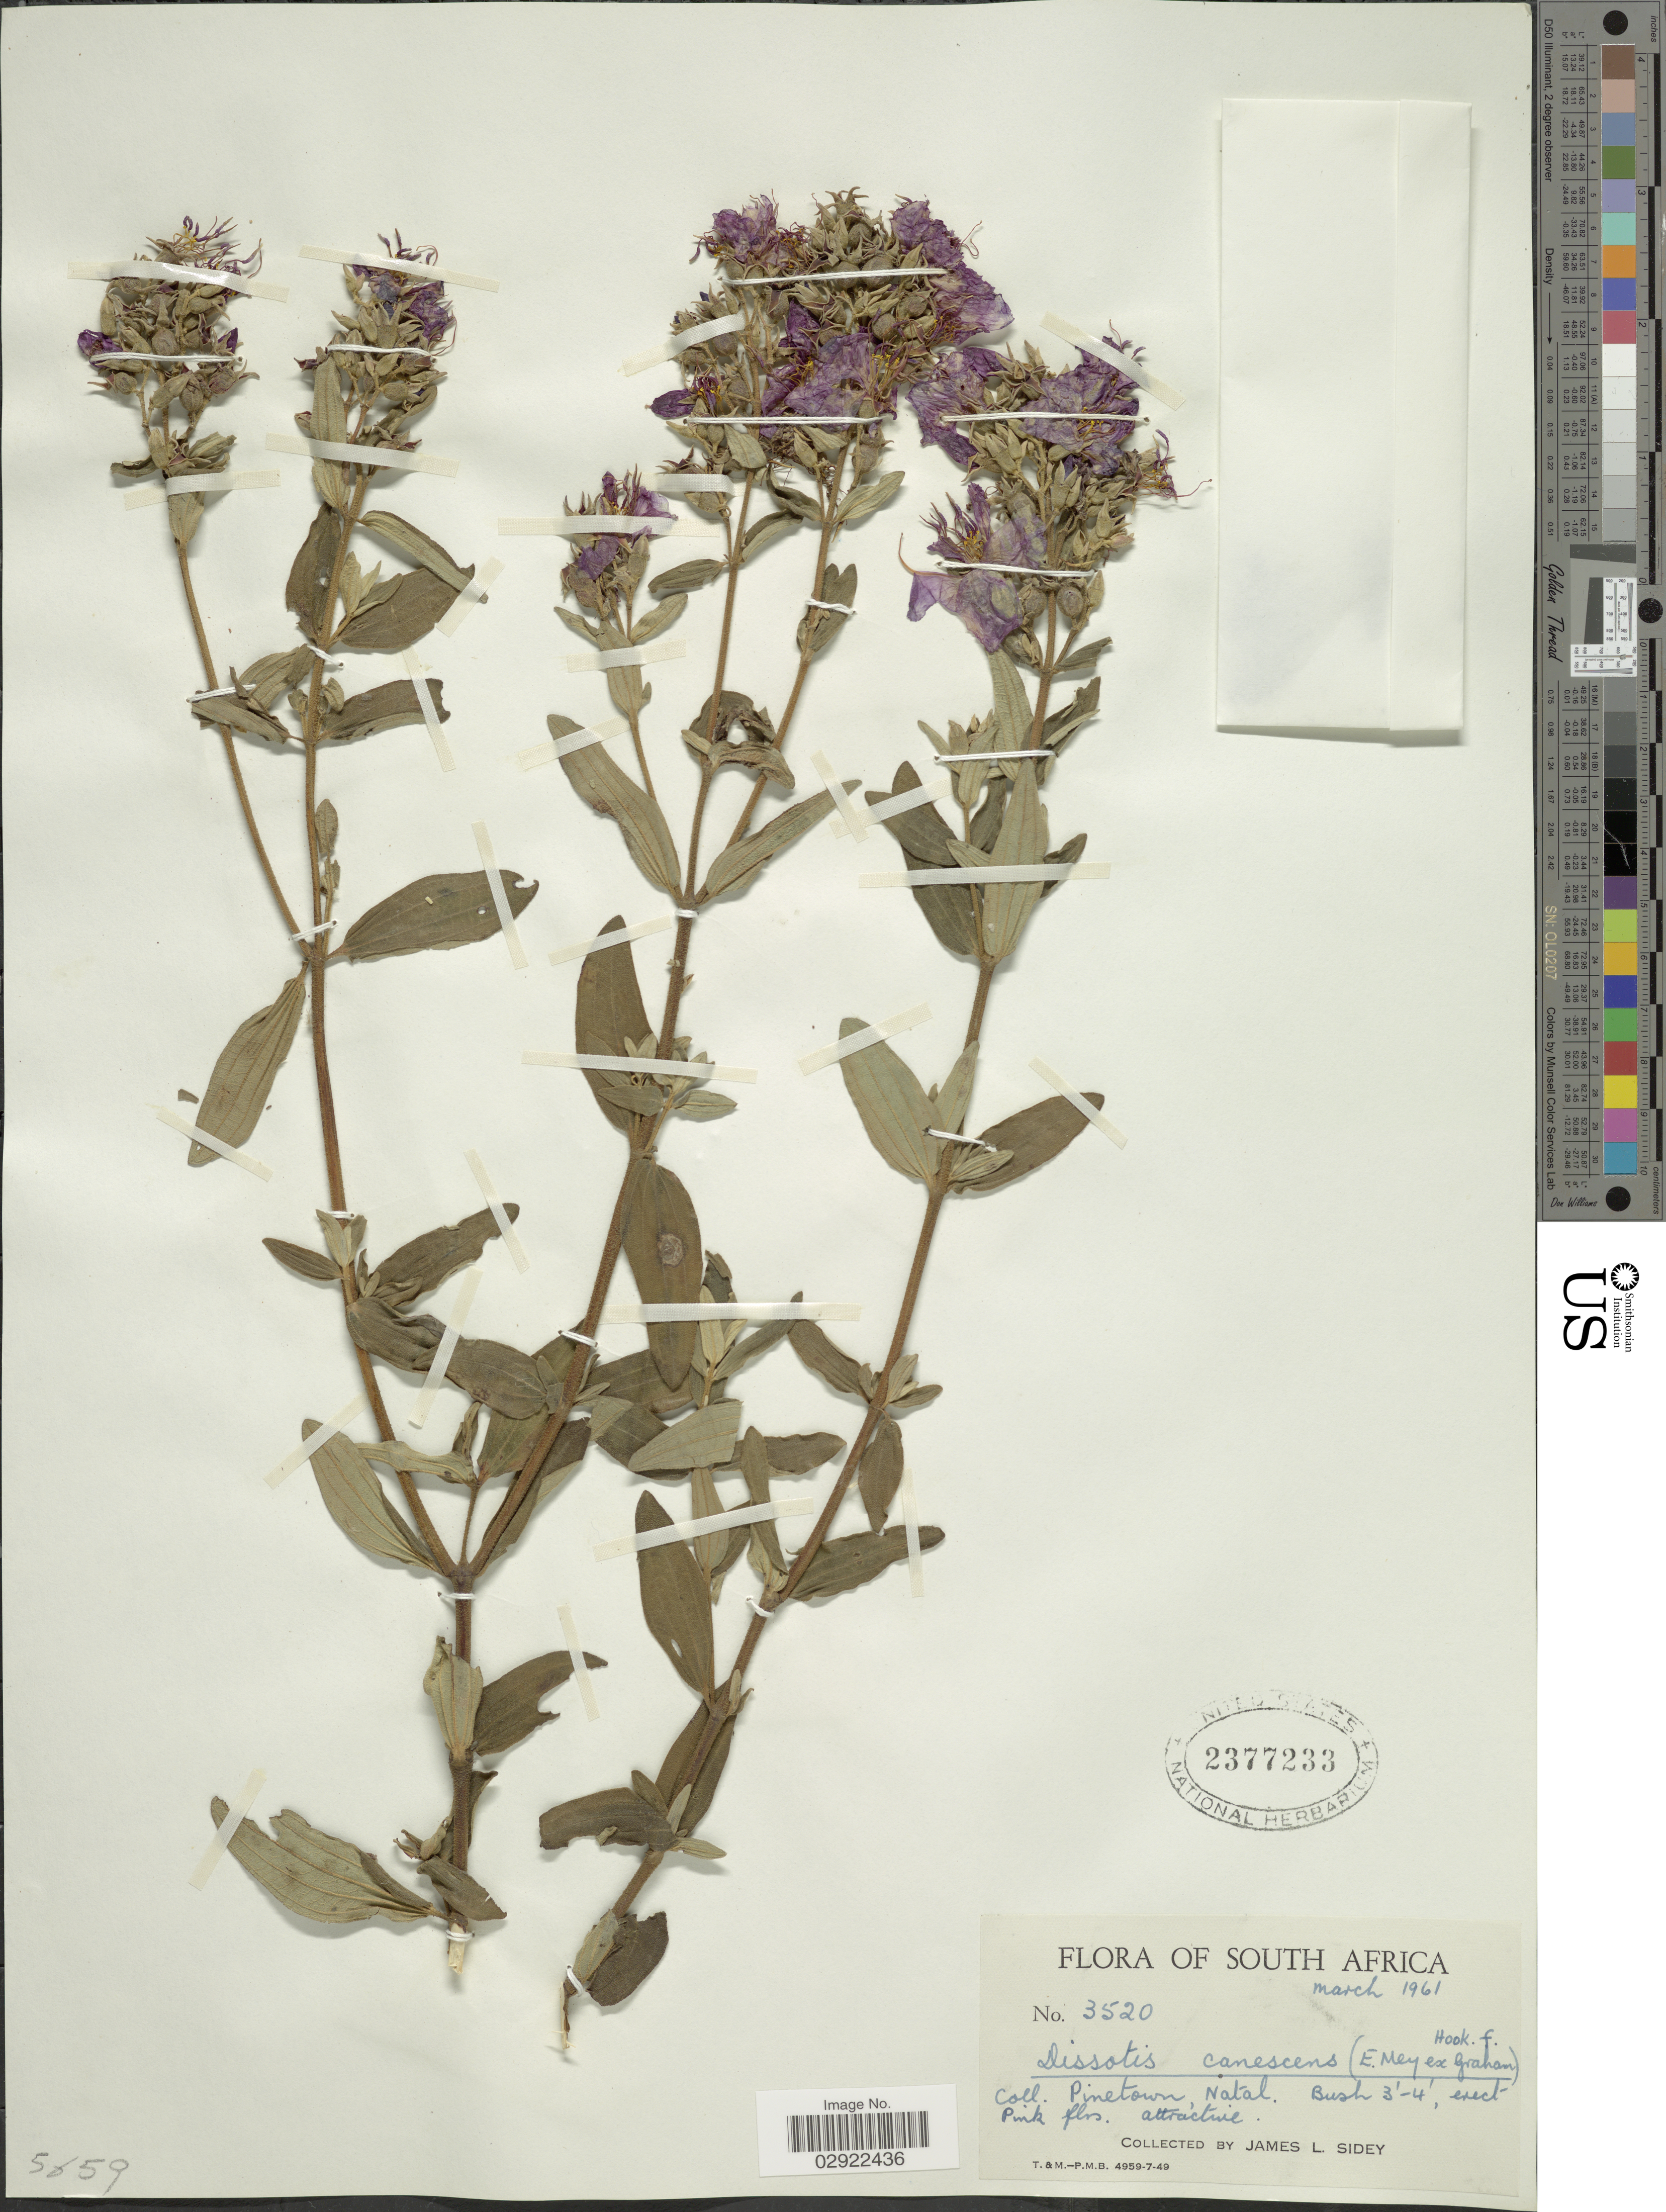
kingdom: Plantae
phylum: Tracheophyta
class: Magnoliopsida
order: Myrtales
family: Melastomataceae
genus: Argyrella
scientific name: Argyrella canescens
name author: (Graham) Harv.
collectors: J. L. Sidey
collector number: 3520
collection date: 1961-03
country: South Africa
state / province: KwaZulu-Natal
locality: Pinetown, Natal.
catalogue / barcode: US 2377233